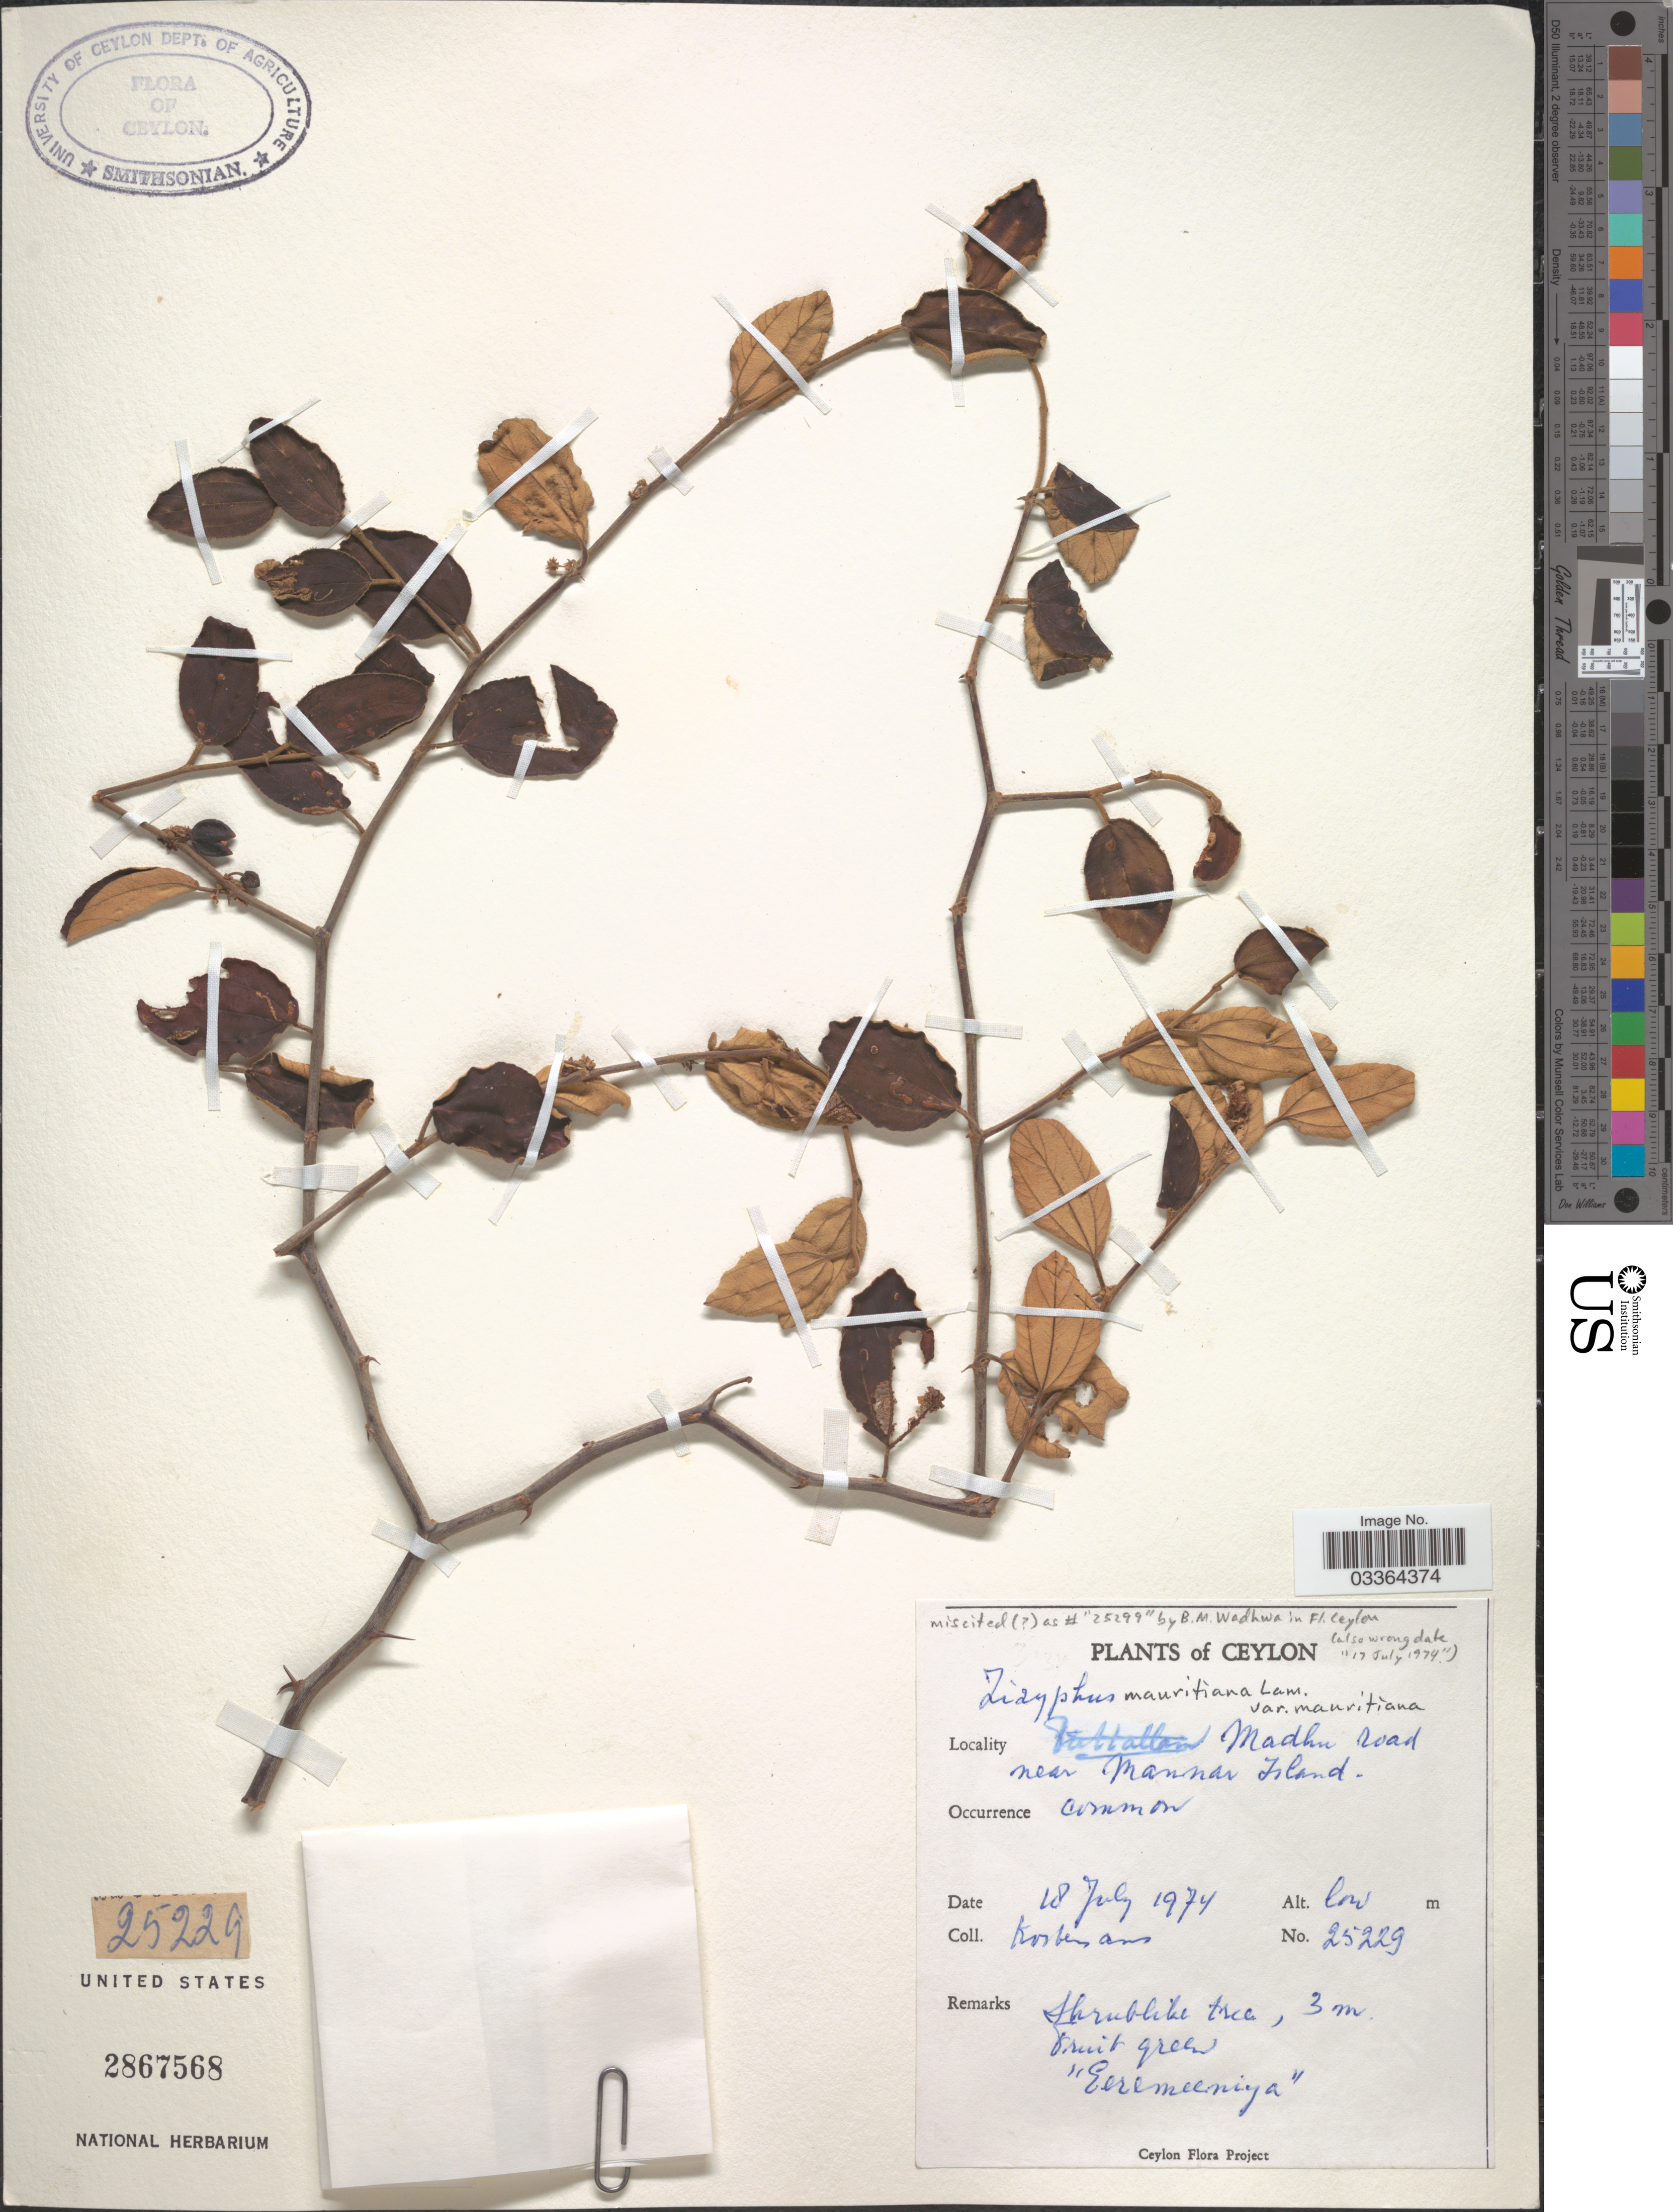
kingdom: Plantae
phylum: Tracheophyta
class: Magnoliopsida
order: Rosales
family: Rhamnaceae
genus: Ziziphus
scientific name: Ziziphus mauritiana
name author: Lam.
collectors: Kostermans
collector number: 25229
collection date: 1974-07-18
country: Sri Lanka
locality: Ceylon. Madhu road near Mannar Island.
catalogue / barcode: US 2867568